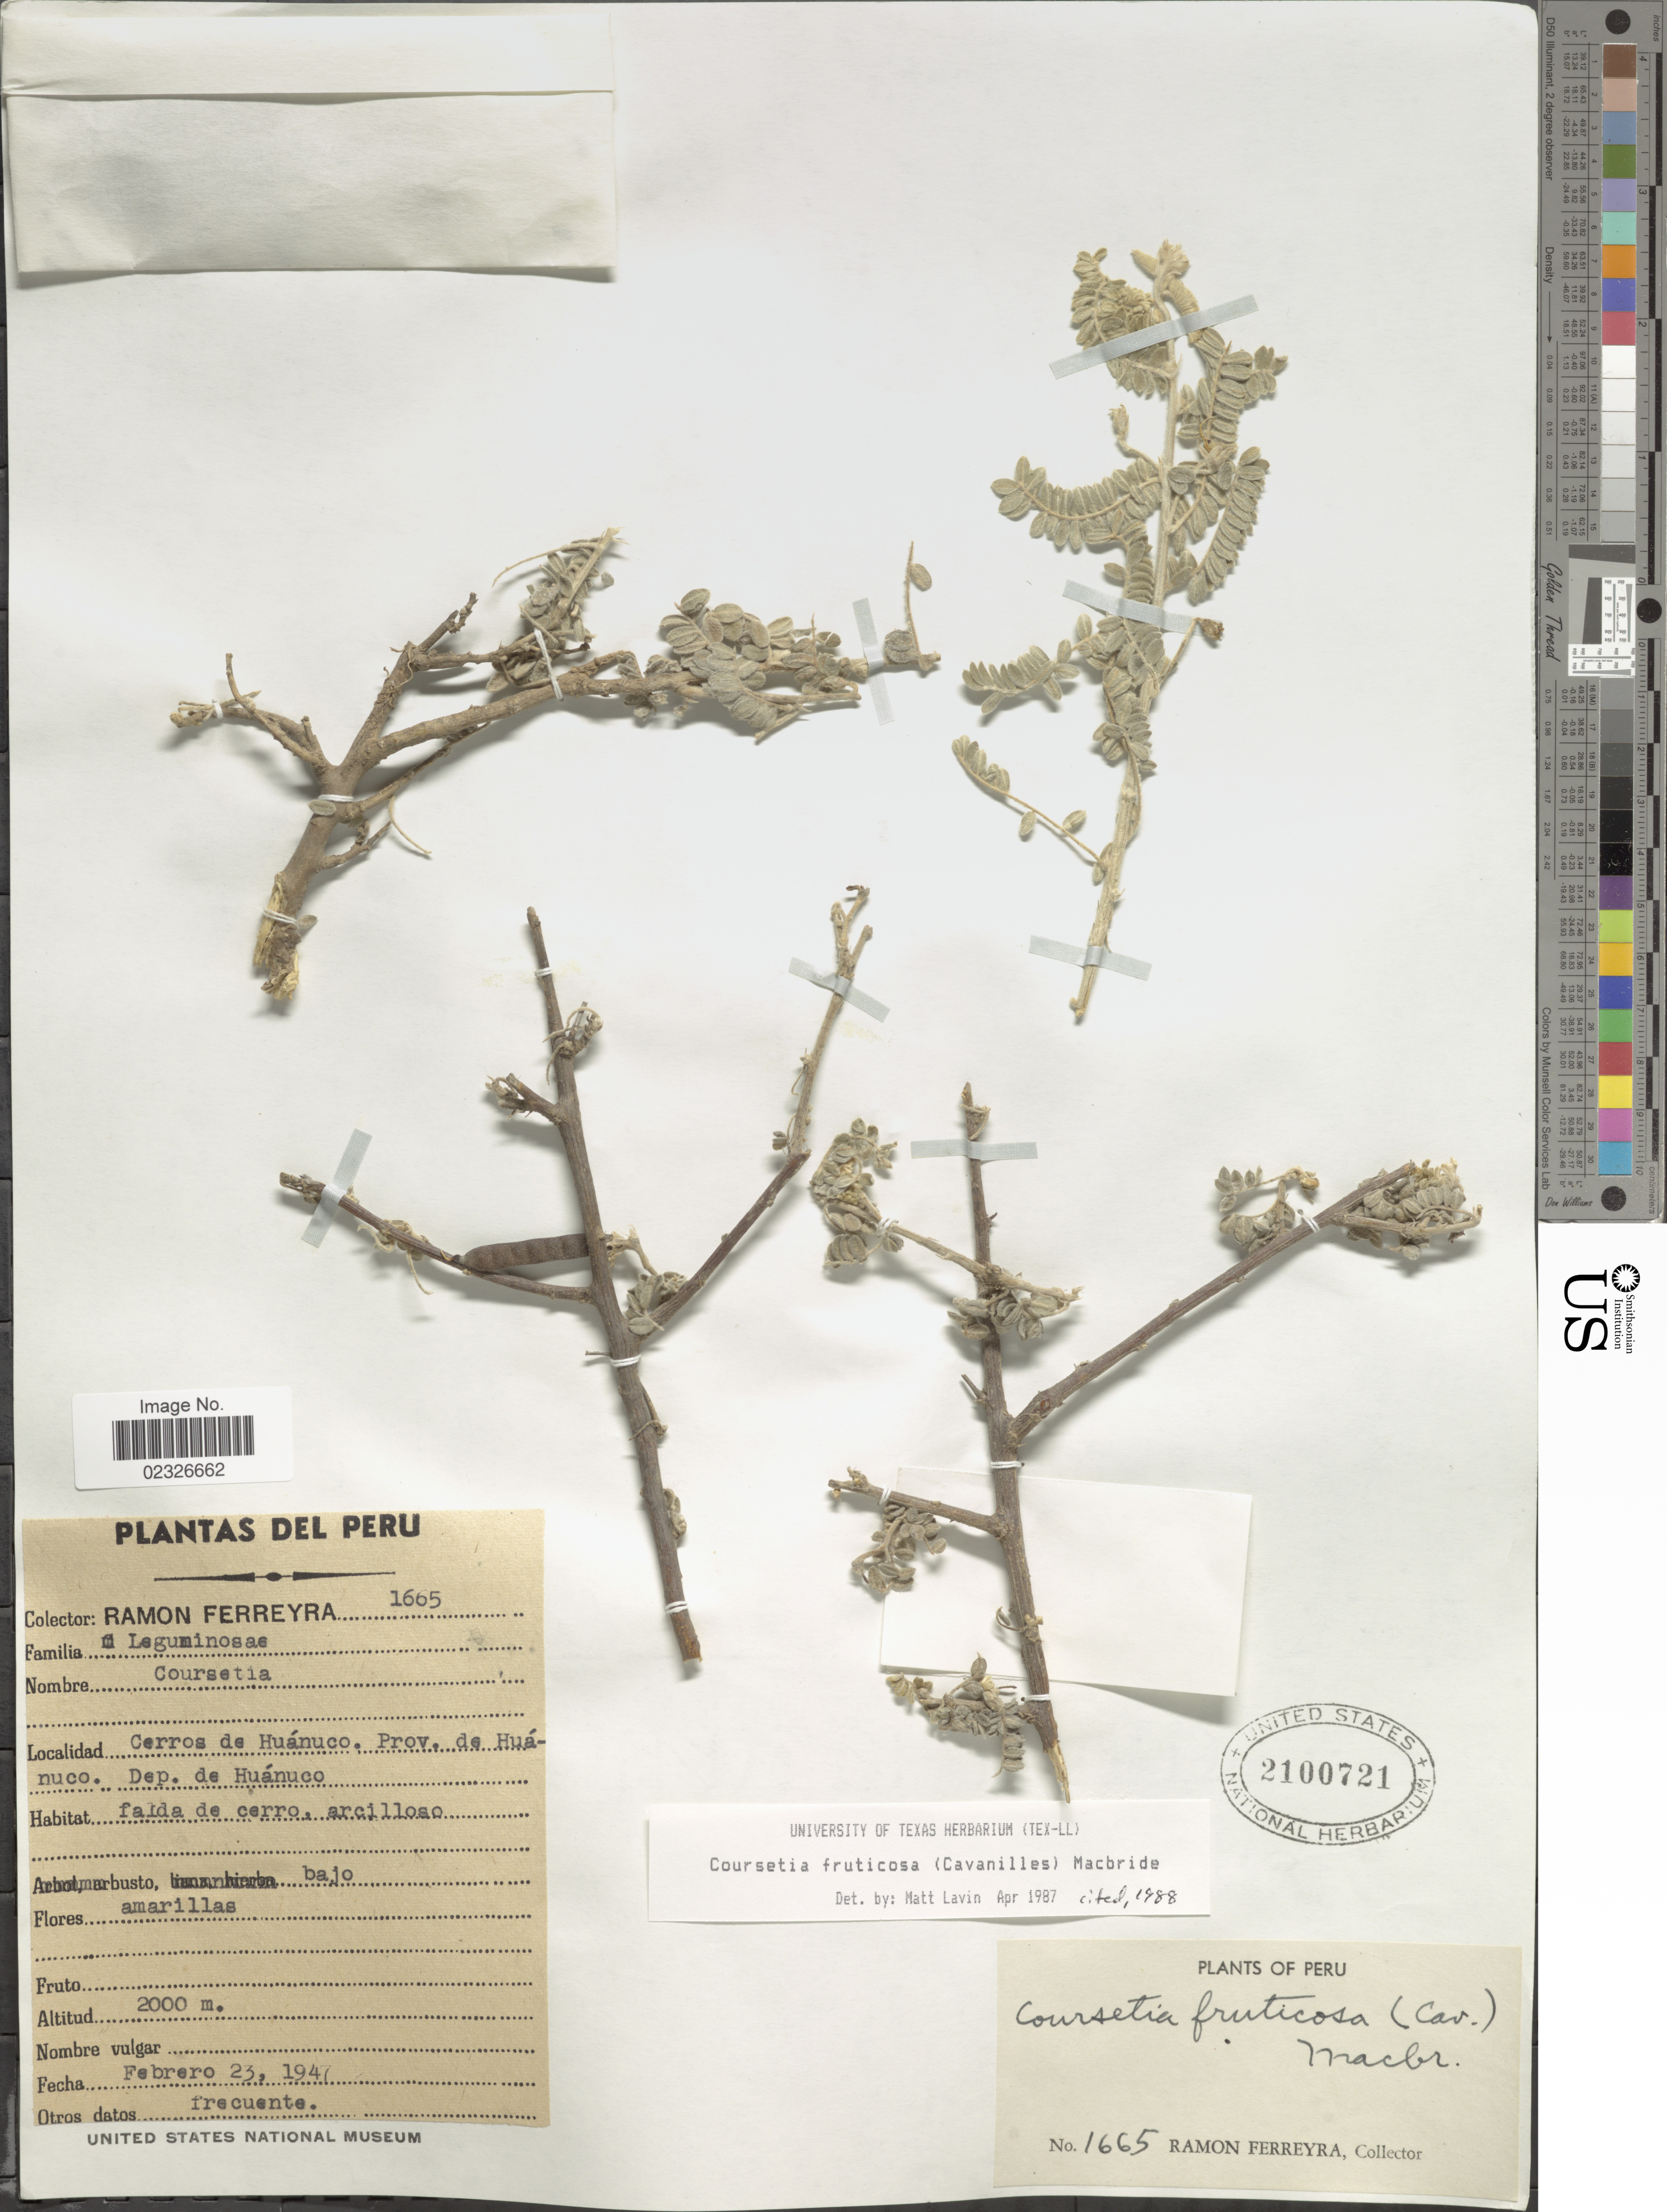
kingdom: Plantae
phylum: Tracheophyta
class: Magnoliopsida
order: Fabales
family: Fabaceae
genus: Coursetia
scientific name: Coursetia fruticosa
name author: (Cav.) J.F. Macbr.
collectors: R. A. Ferreyra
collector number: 1665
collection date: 1947-02-23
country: Peru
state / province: Huánuco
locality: Cerros de Huánuco. Prov. de Huánuco. Dep. de Huánuco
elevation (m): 2000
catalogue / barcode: US 2100721